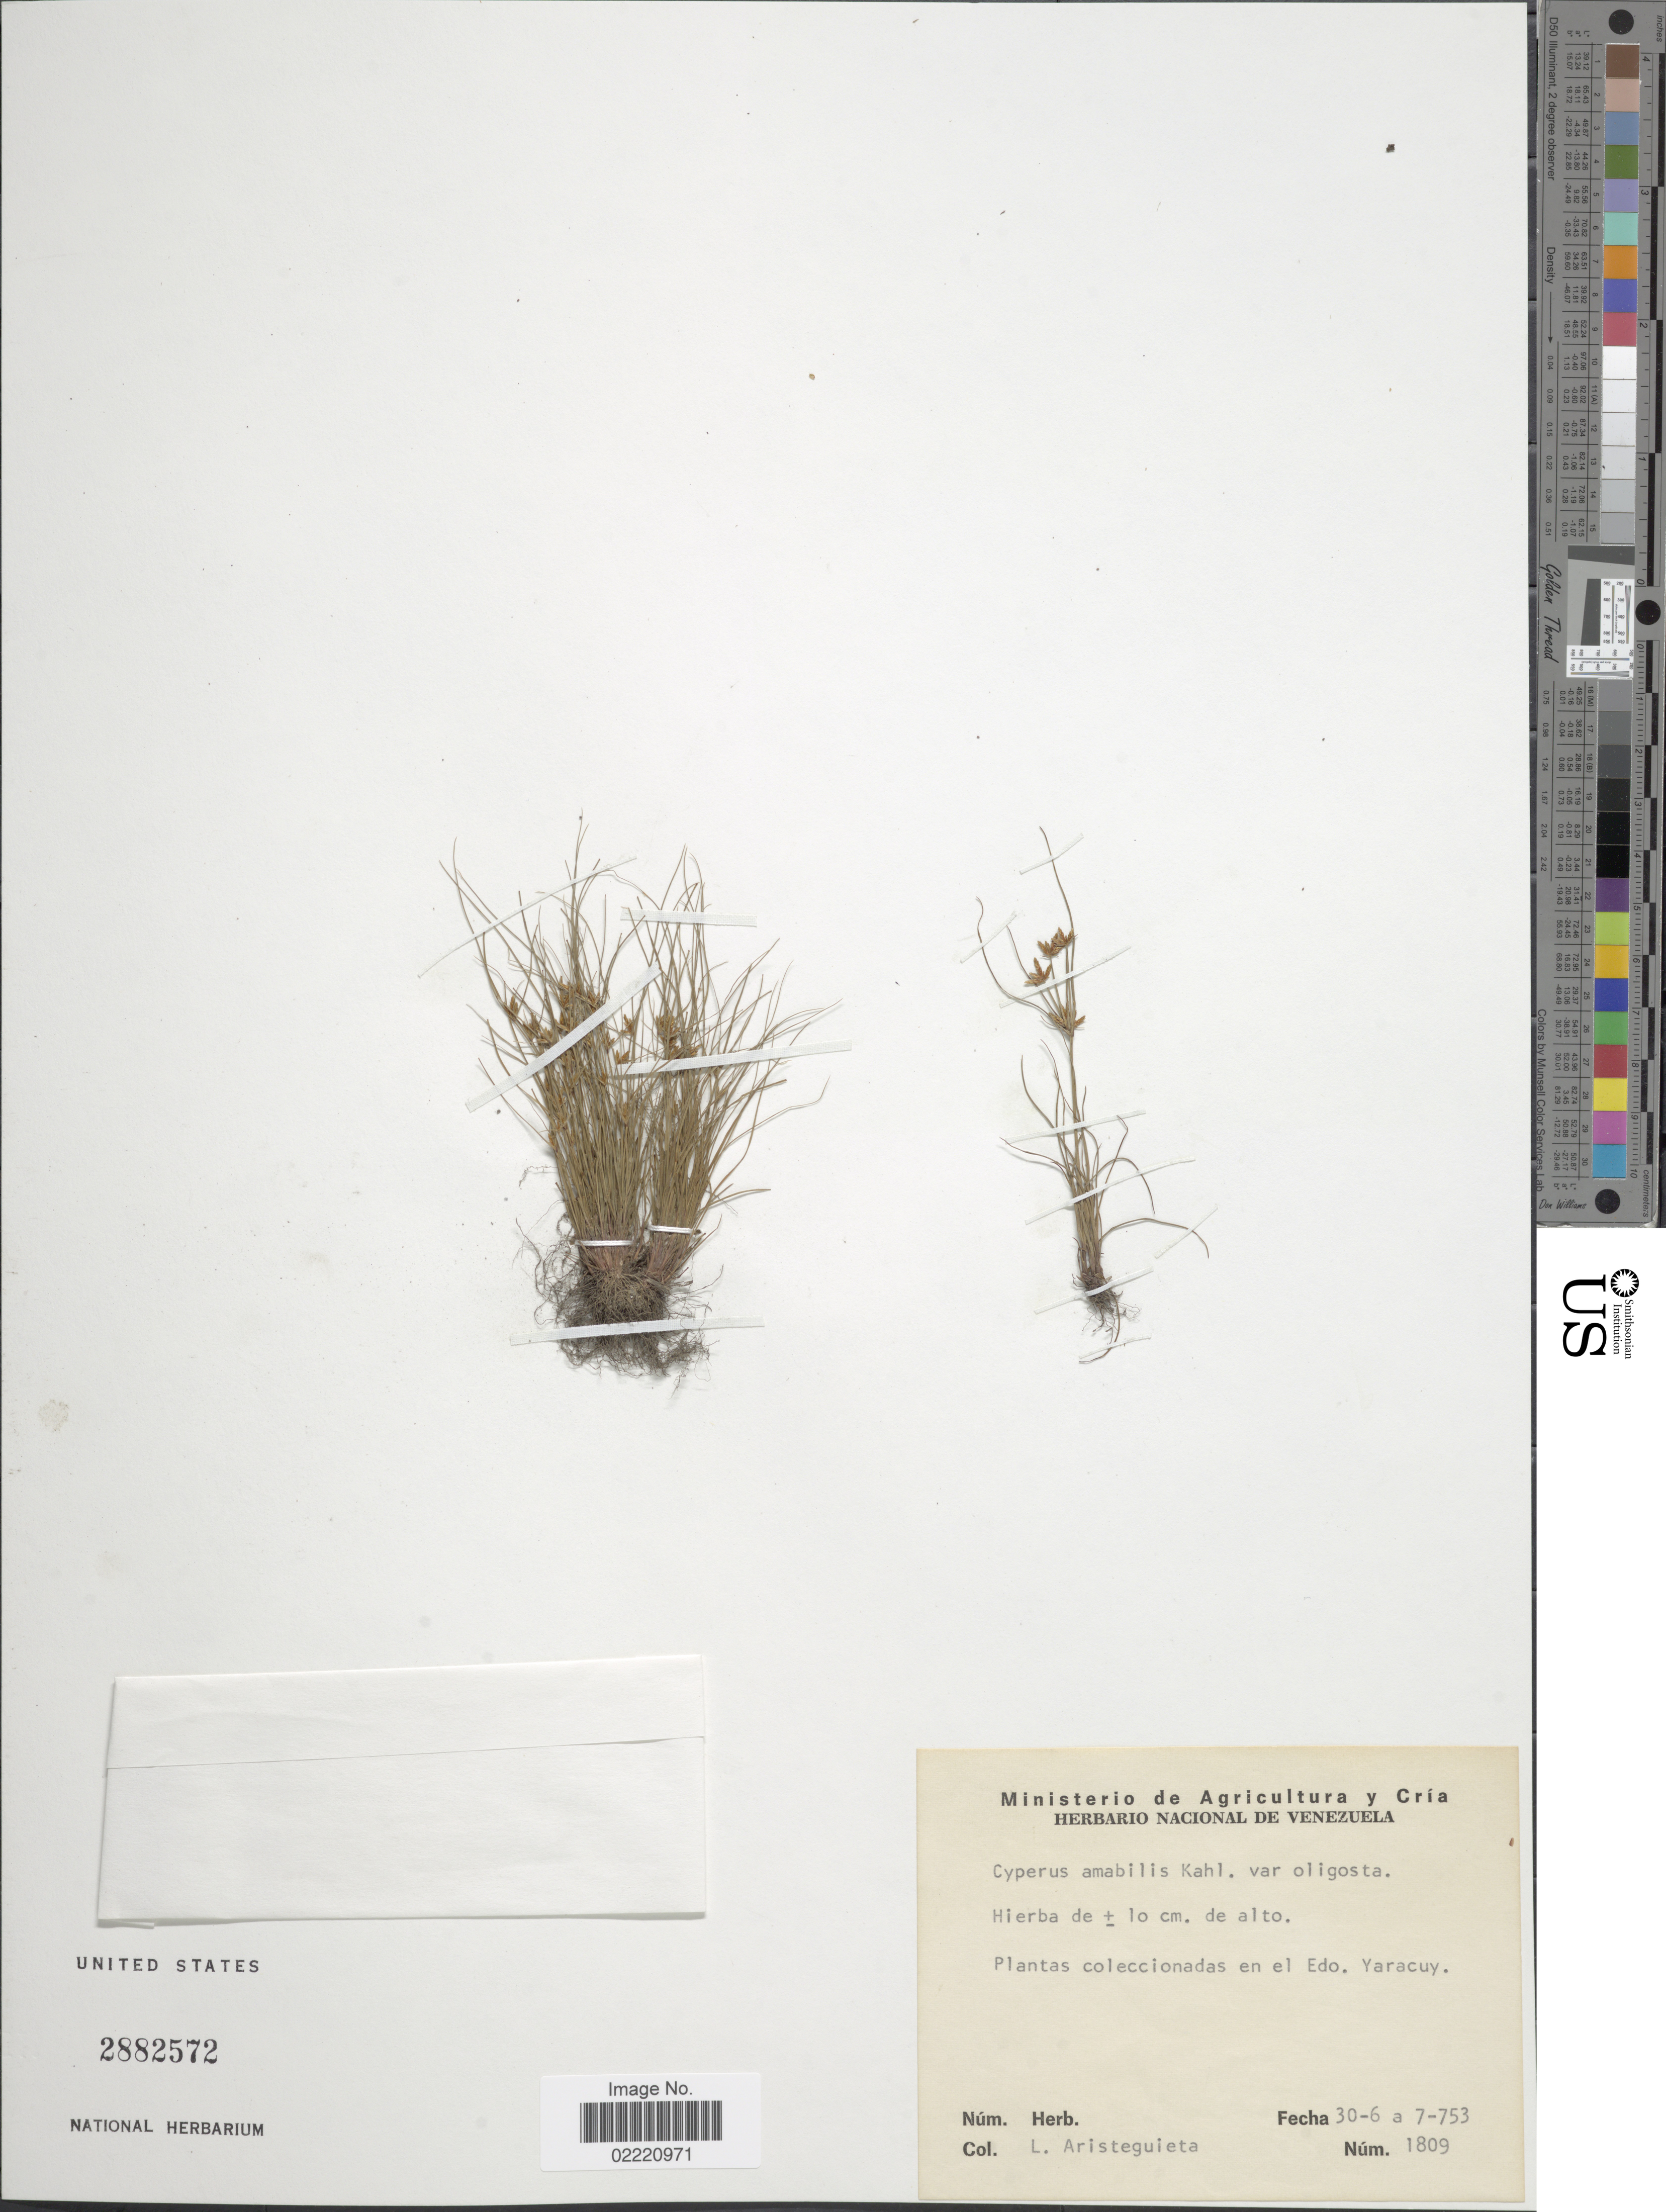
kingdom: Plantae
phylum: Tracheophyta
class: Liliopsida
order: Poales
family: Cyperaceae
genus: Cyperus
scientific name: Cyperus amabilis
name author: Vahl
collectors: L. Aristeguieta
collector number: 1809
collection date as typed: Transcribed d/m/y: 30/6/53 to 7/7/53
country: Venezuela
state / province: Yaracuy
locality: En el Edo. Yaracuy.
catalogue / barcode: US 2882572